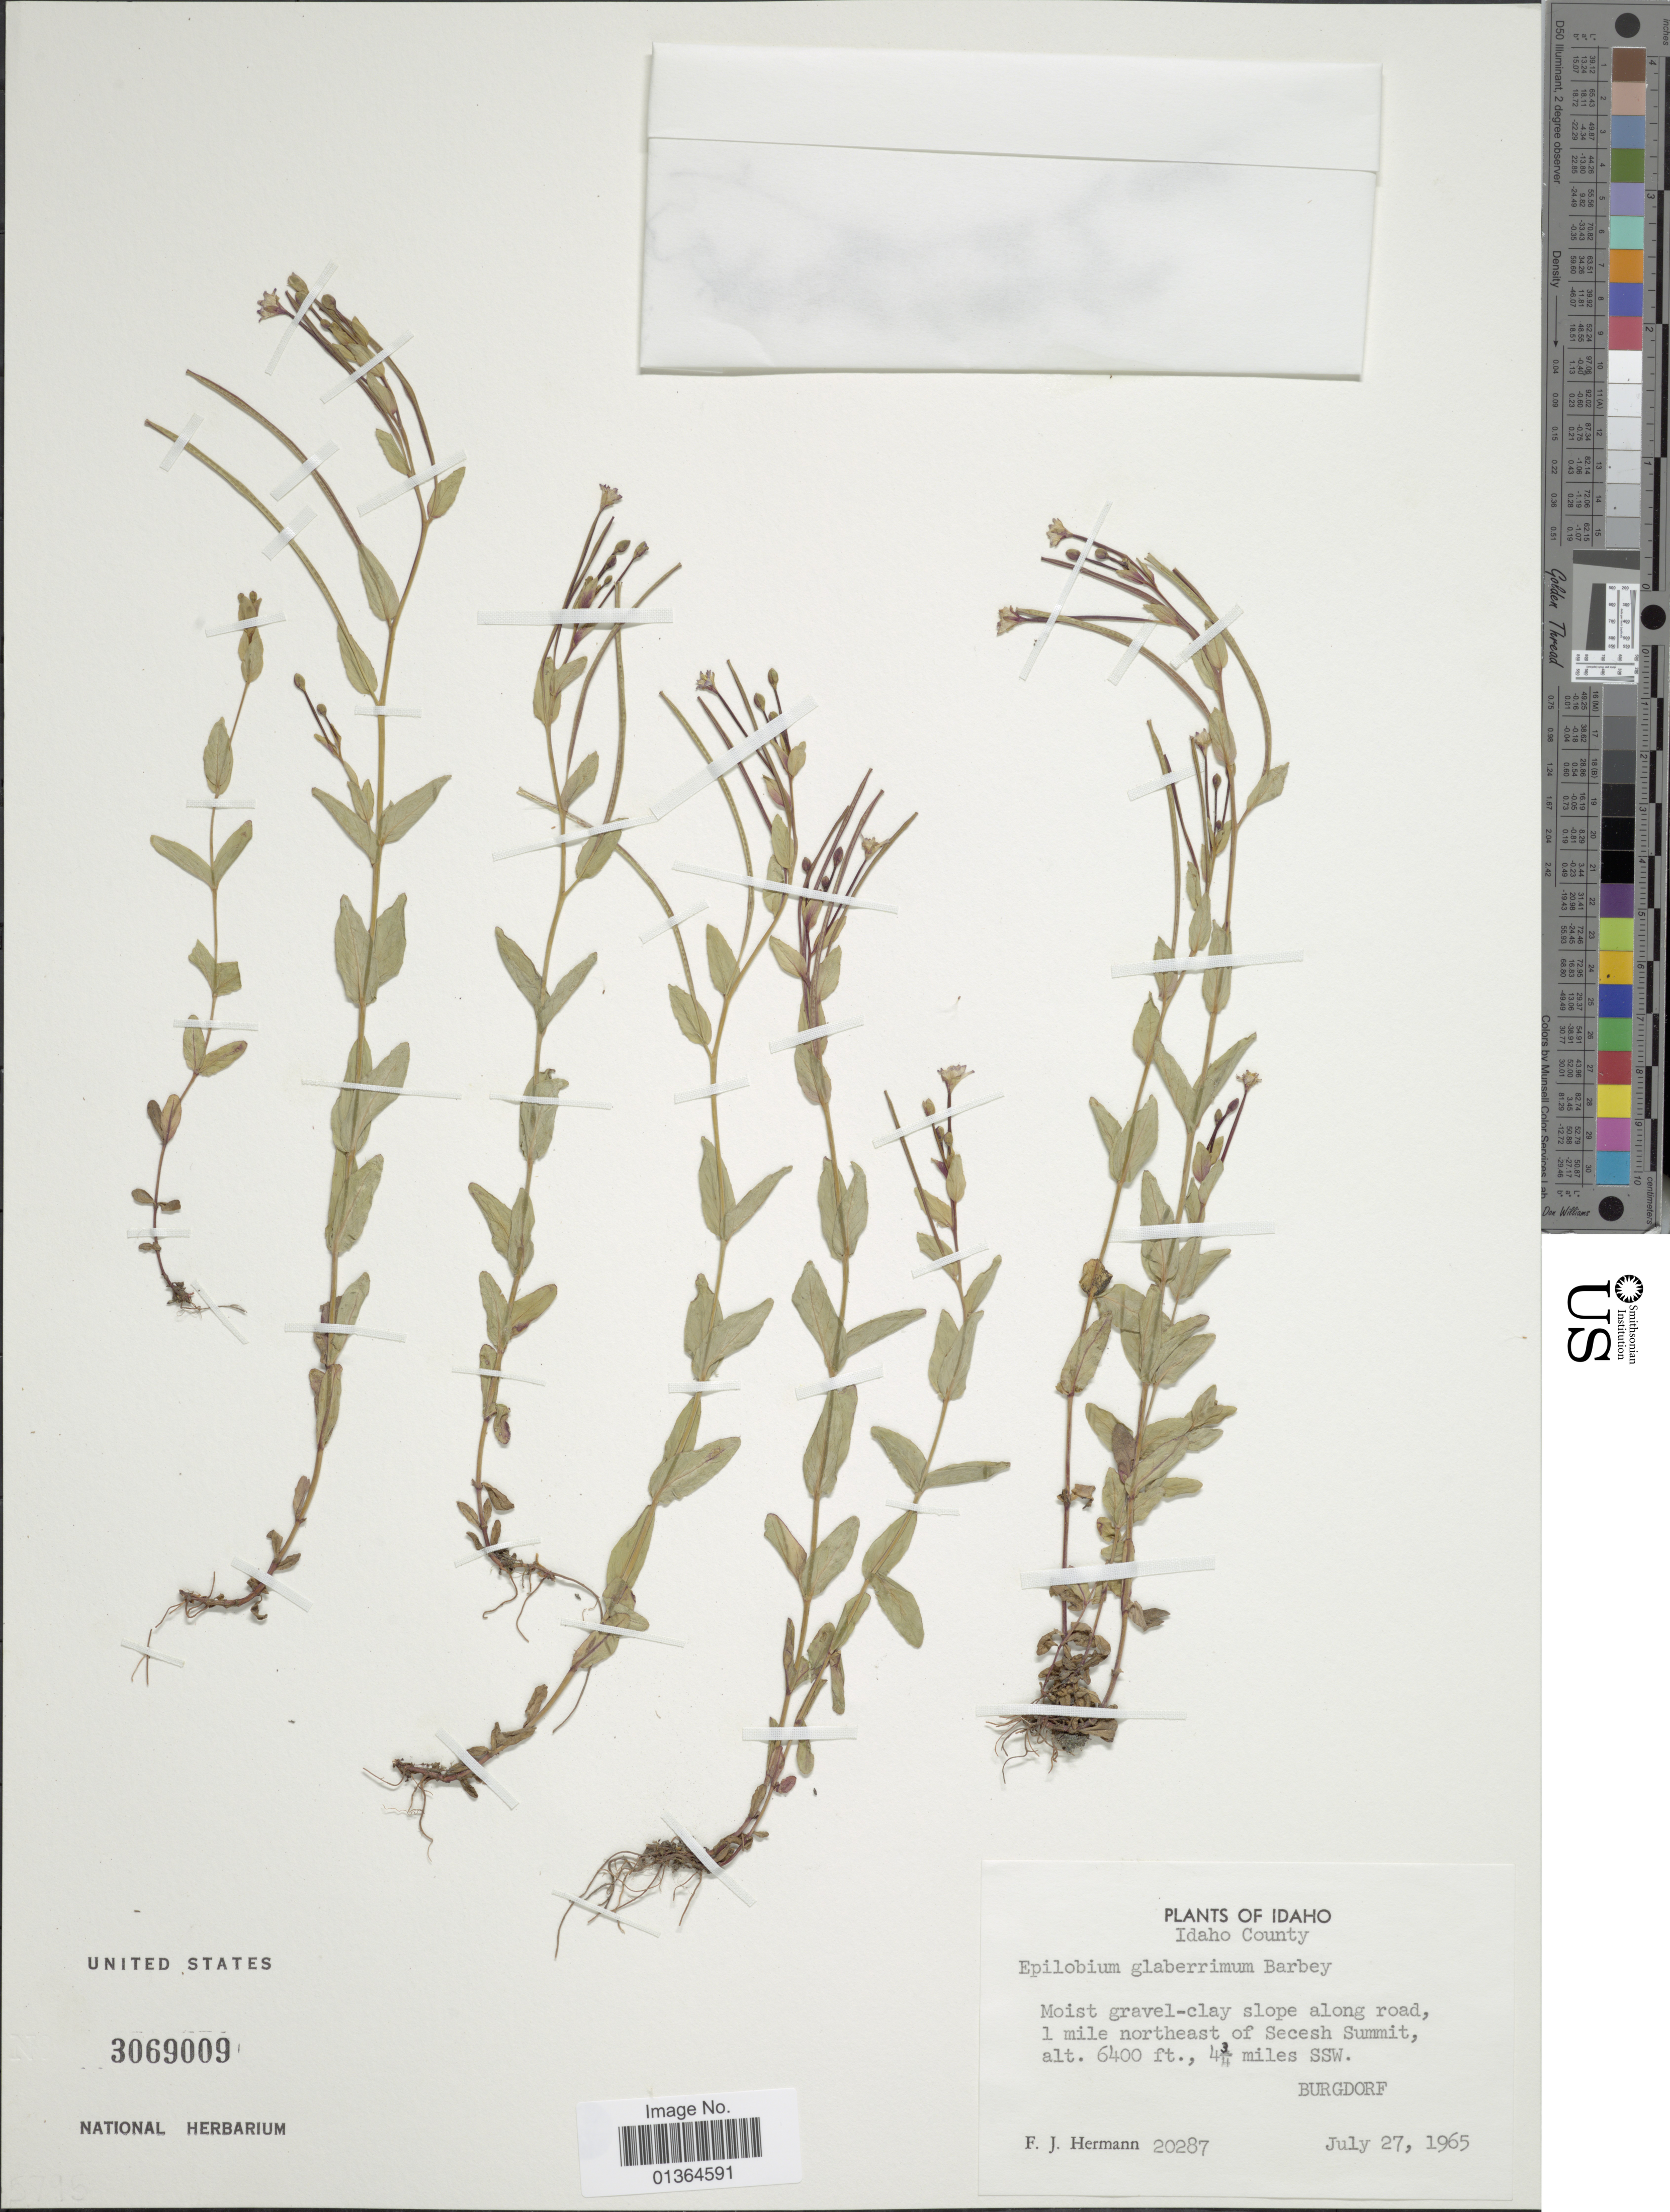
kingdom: Plantae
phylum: Tracheophyta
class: Magnoliopsida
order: Myrtales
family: Onagraceae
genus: Epilobium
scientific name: Epilobium glaberrimum subsp. glaberrimum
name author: Barbey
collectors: F. J. Hermann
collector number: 20287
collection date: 1965-07-27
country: United States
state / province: Idaho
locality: Moist gravel-clay slope along road, 1 mile northeast of Secesh Summit, 4¾ miles SSW. Burgdorf.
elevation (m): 1951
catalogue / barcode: US 3069009